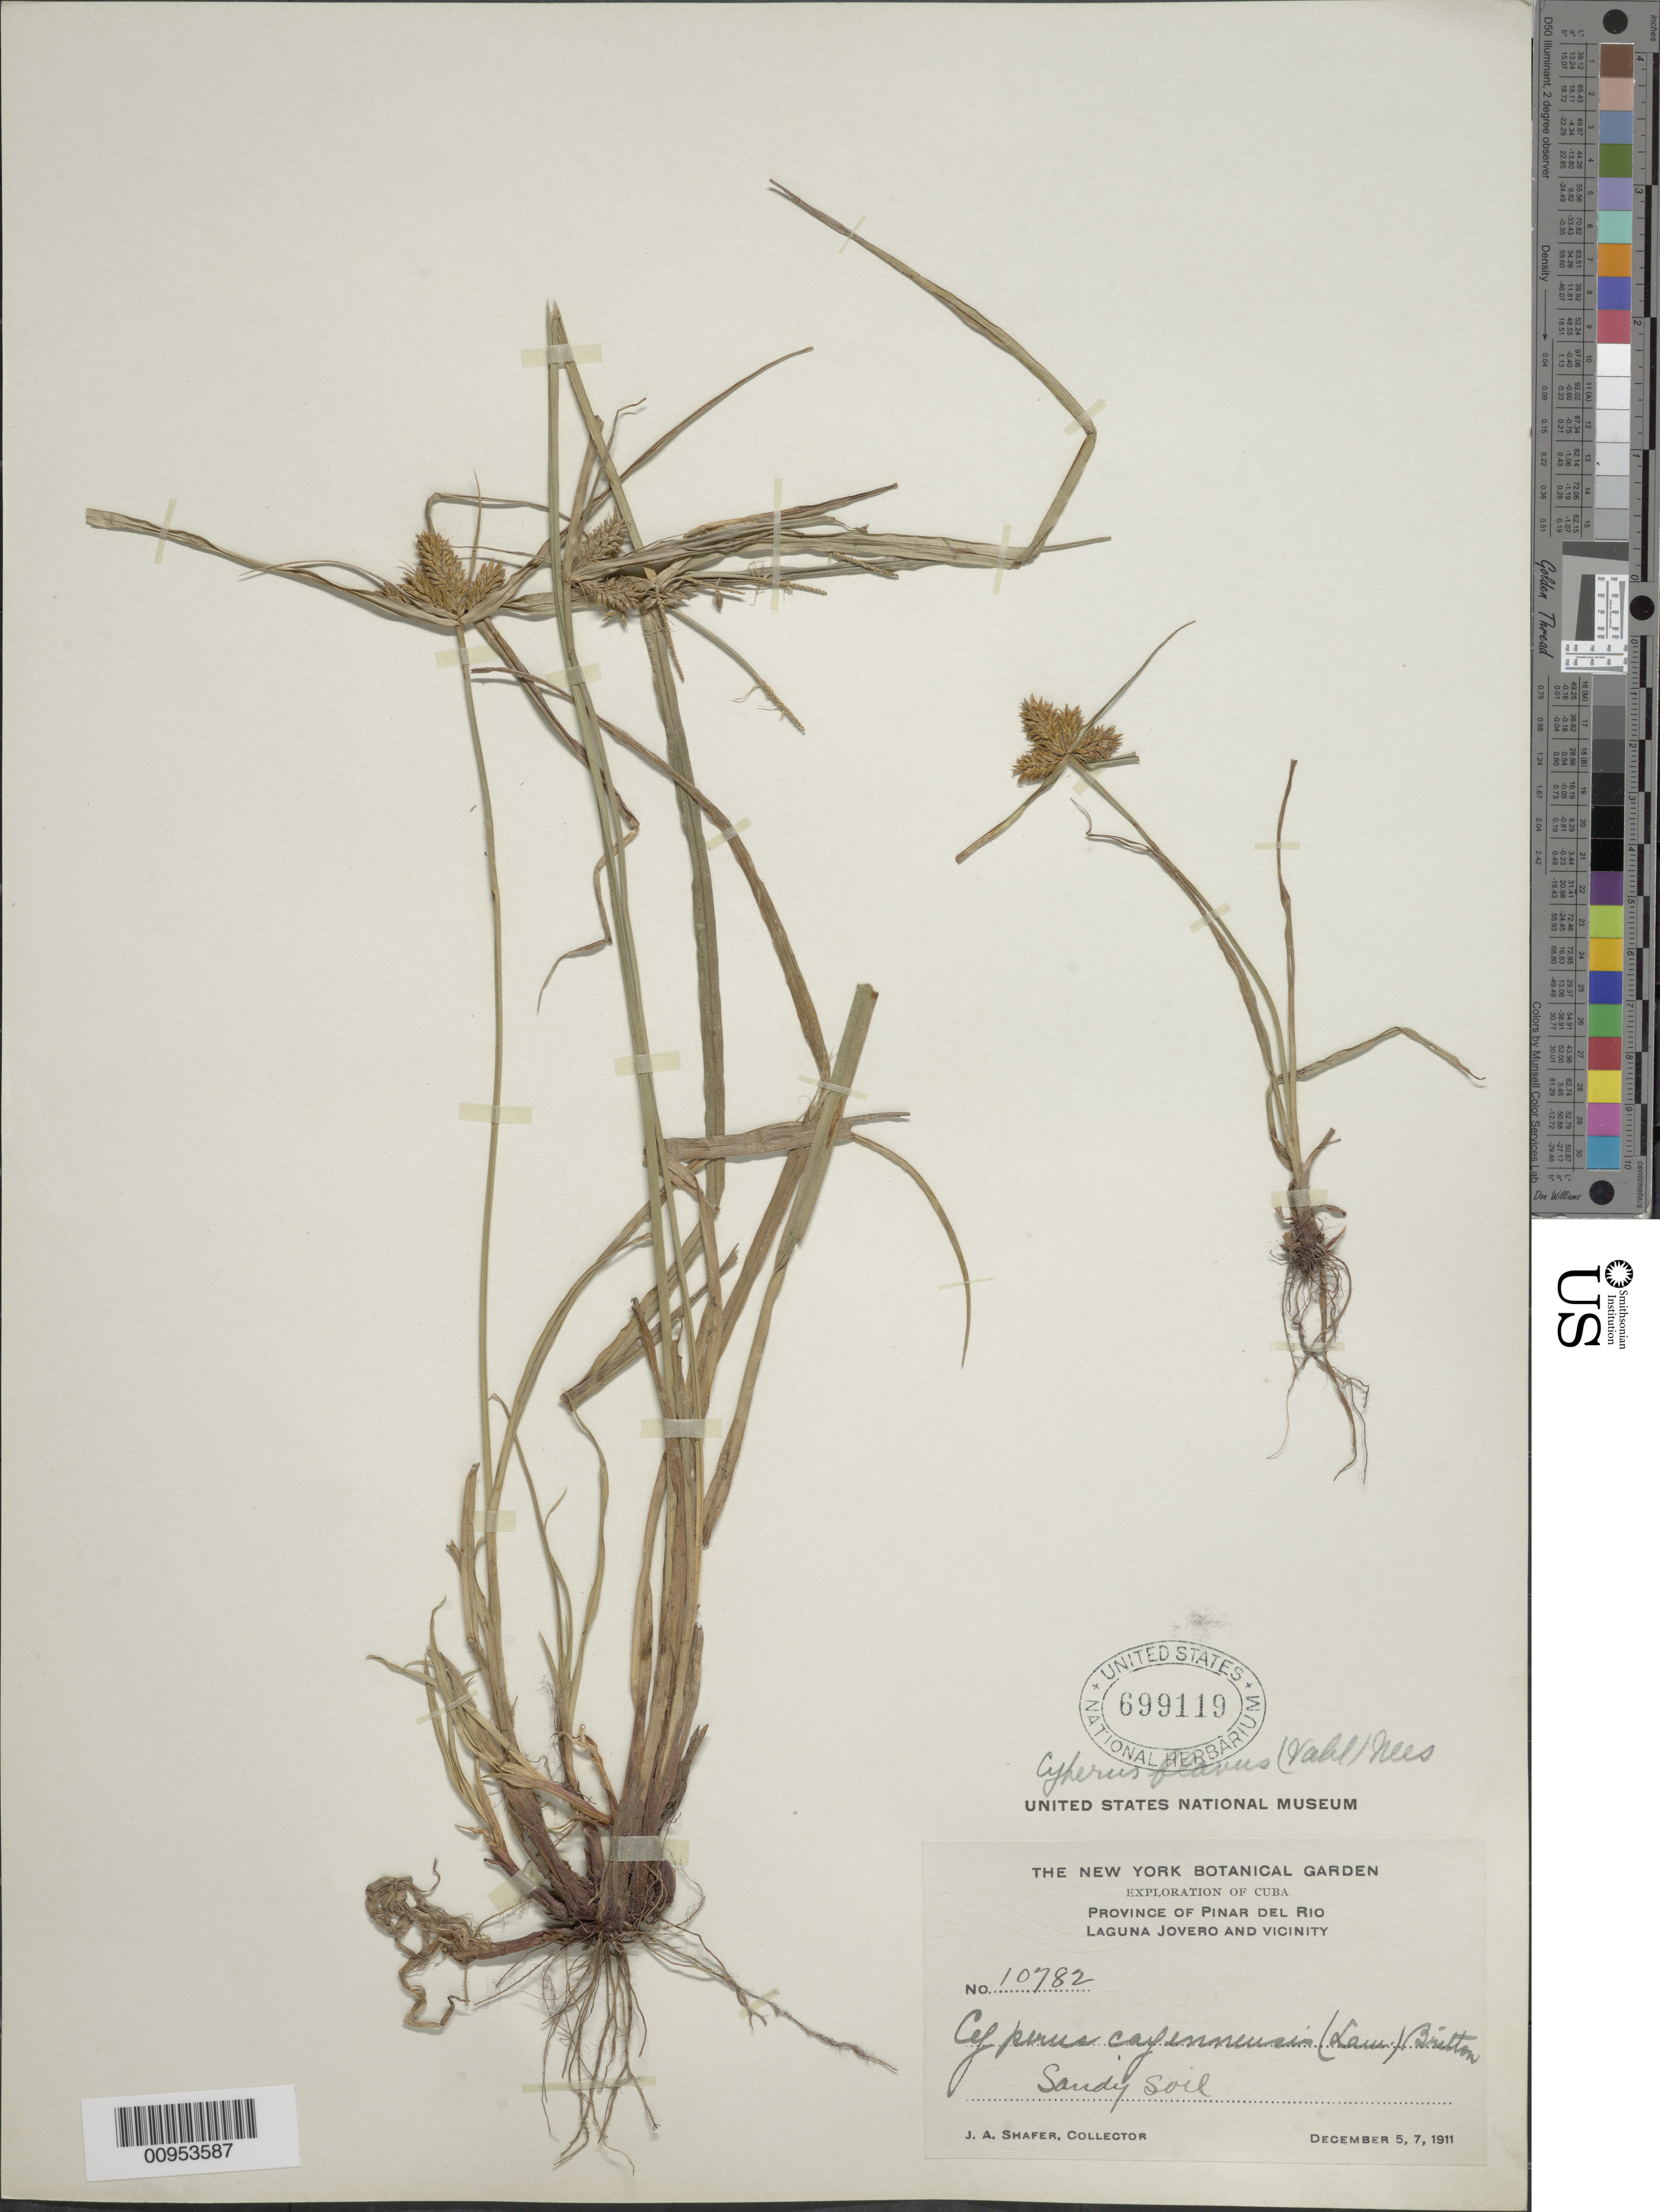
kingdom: Plantae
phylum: Tracheophyta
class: Liliopsida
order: Poales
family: Cyperaceae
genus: Cyperus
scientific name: Cyperus aggregatus var. aggregatus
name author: (Willd.) Endl.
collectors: J. A. Shafer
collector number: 10782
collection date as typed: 05 Dec 1911 to 07 Dec 1911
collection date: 1911-12-05/1911-12-07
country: Cuba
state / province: Pinar del Rio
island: Cuba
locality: Laguna Jovero and vicinity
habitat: Sandy soil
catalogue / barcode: US 699119